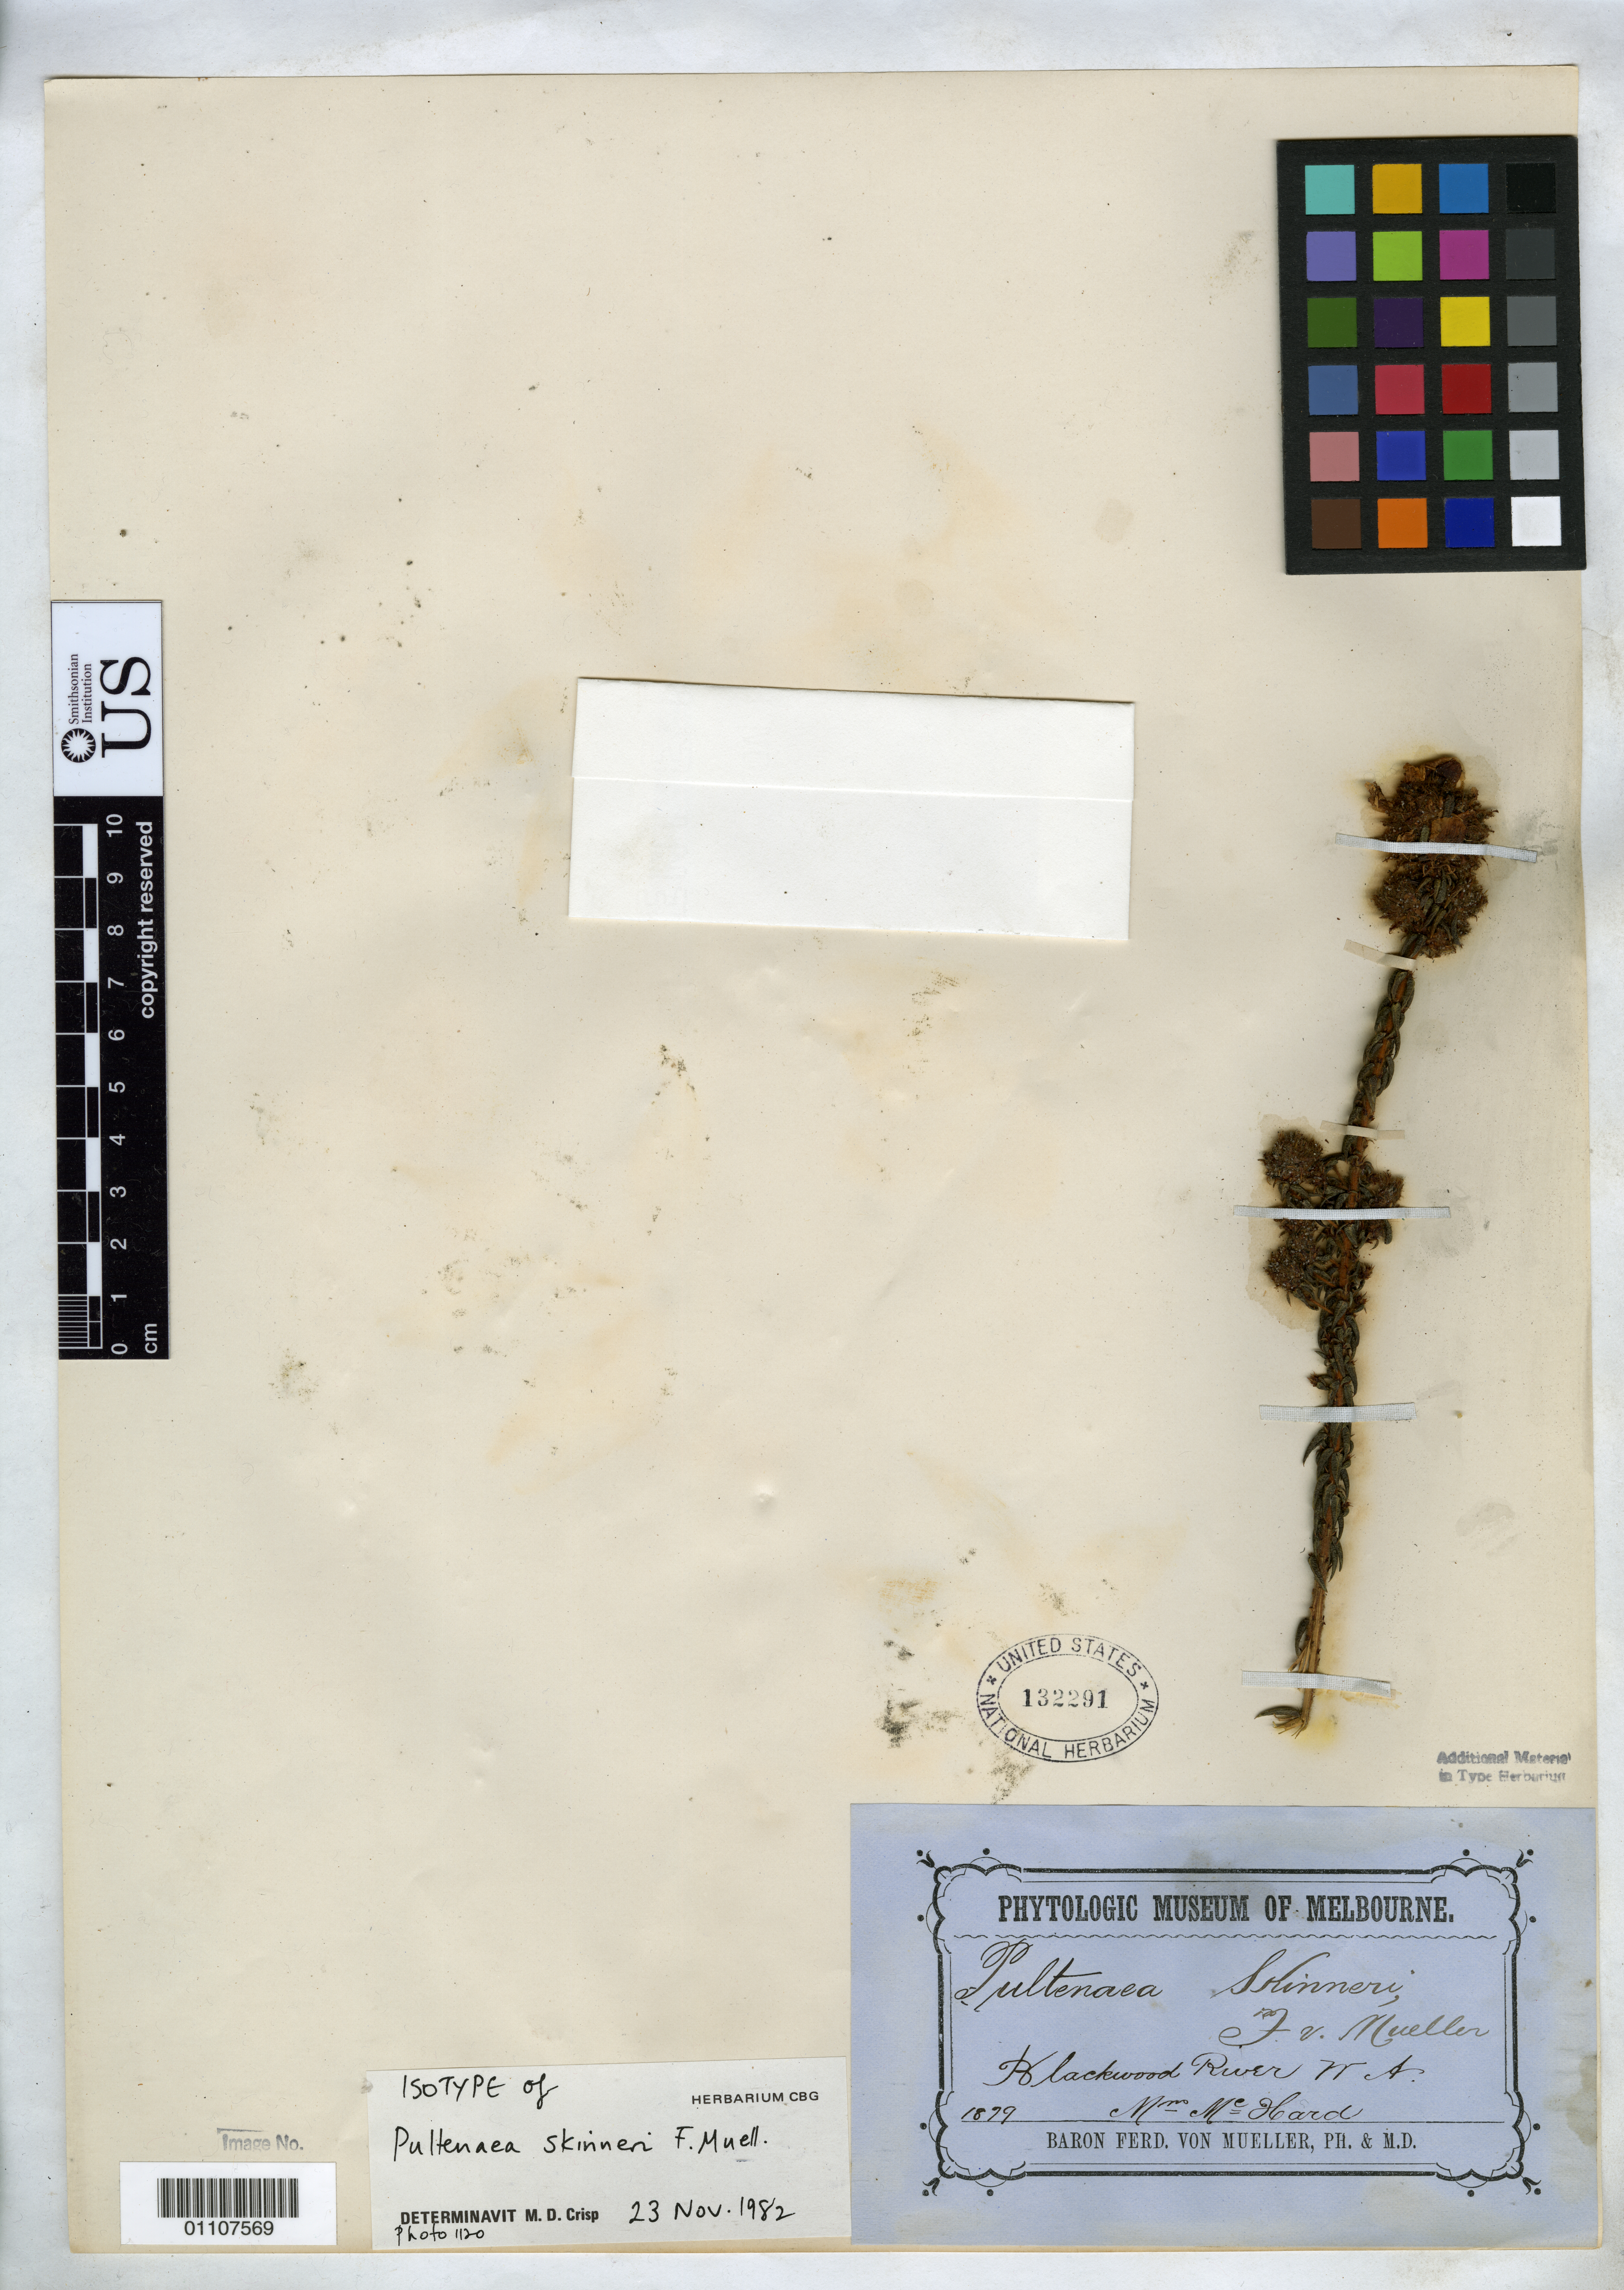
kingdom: Plantae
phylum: Tracheophyta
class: Magnoliopsida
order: Fabales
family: Fabaceae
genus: Pultenaea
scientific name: Pultenaea skinneri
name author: F. Muell.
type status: Isotype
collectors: -. McHard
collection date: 1879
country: Australia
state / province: Western Australia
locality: Blackwood River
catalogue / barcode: US 132291